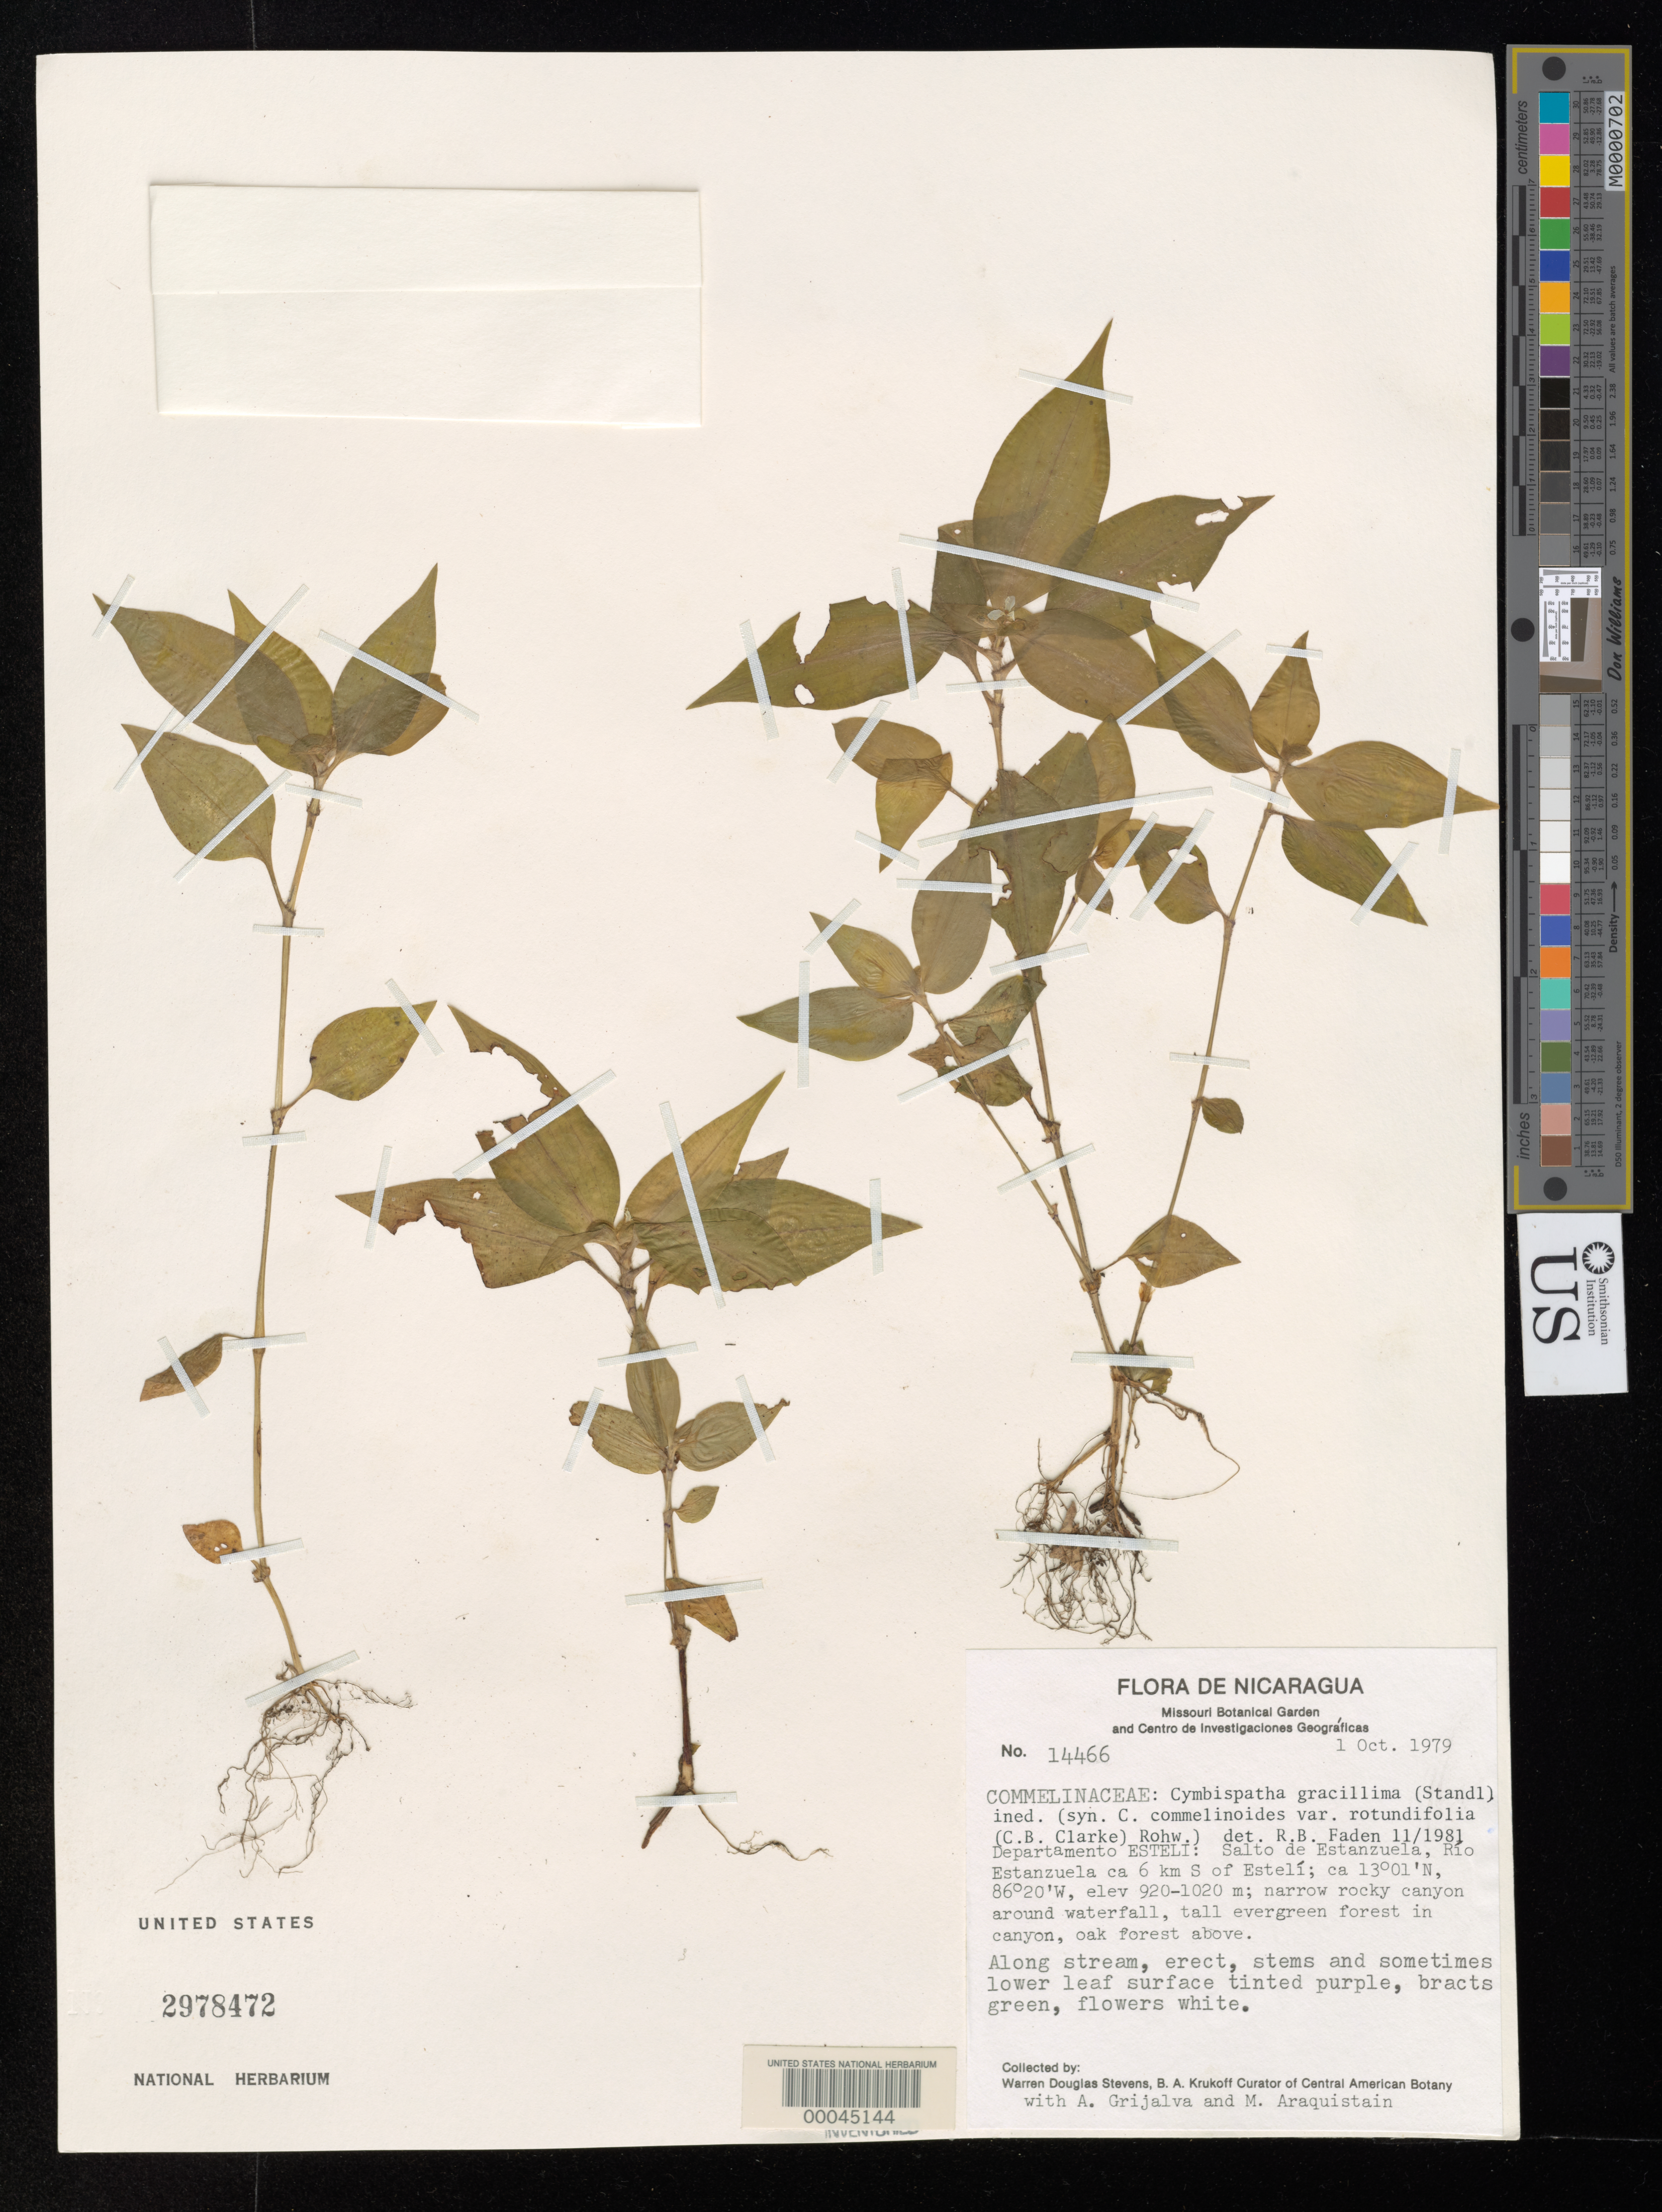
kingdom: Plantae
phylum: Tracheophyta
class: Liliopsida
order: Commelinales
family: Commelinaceae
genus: Tradescantia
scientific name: Tradescantia gracillima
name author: Standl.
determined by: Faden, Robert B., (US), Smithsonian Institution - National Museum of Natural History (UNITED STATES)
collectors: W. D. Stevens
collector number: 14466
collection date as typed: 01 Oct 1979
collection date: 1979-10-01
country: Nicaragua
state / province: Estelí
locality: Salto de estanzuela, rio estanzuela, s of esteli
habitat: Streambank, canyon around waterfall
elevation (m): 920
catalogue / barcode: US 2978472